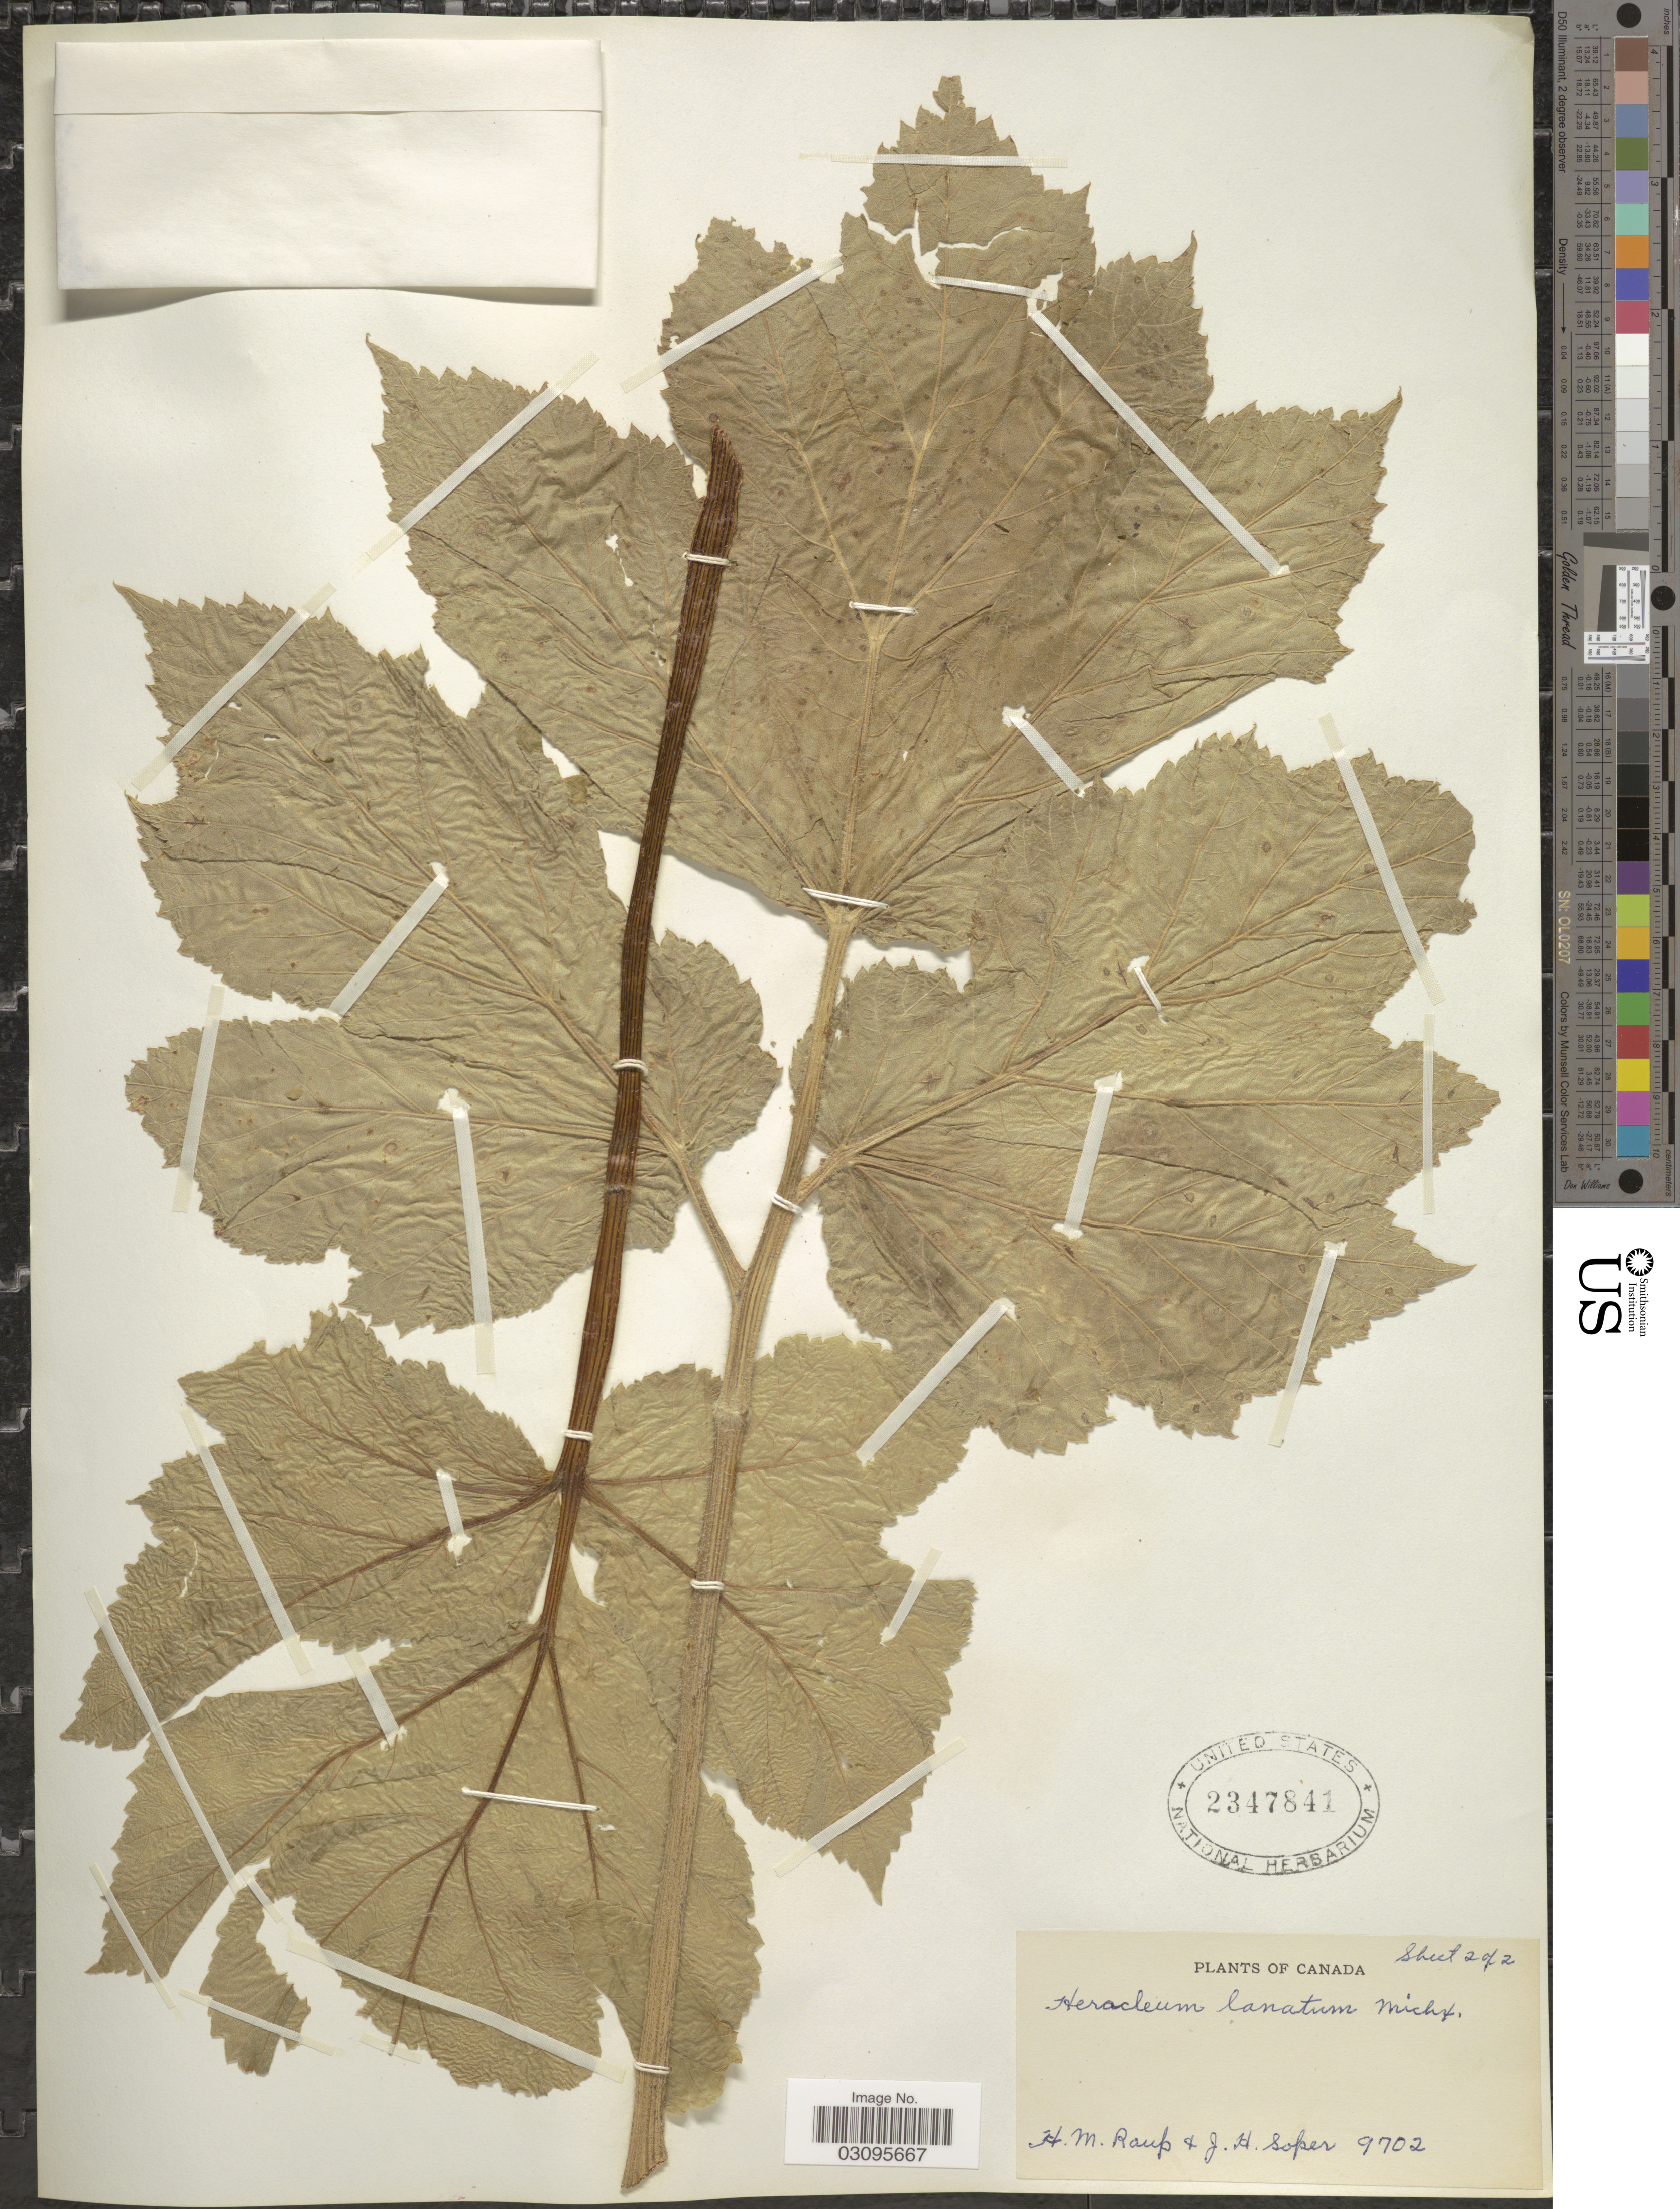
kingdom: Plantae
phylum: Tracheophyta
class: Magnoliopsida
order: Apiales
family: Apiaceae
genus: Heracleum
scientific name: Heracleum lanatum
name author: Michx.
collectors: H. Raup & J. H. Soper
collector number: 9702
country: Canada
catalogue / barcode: US 2347841